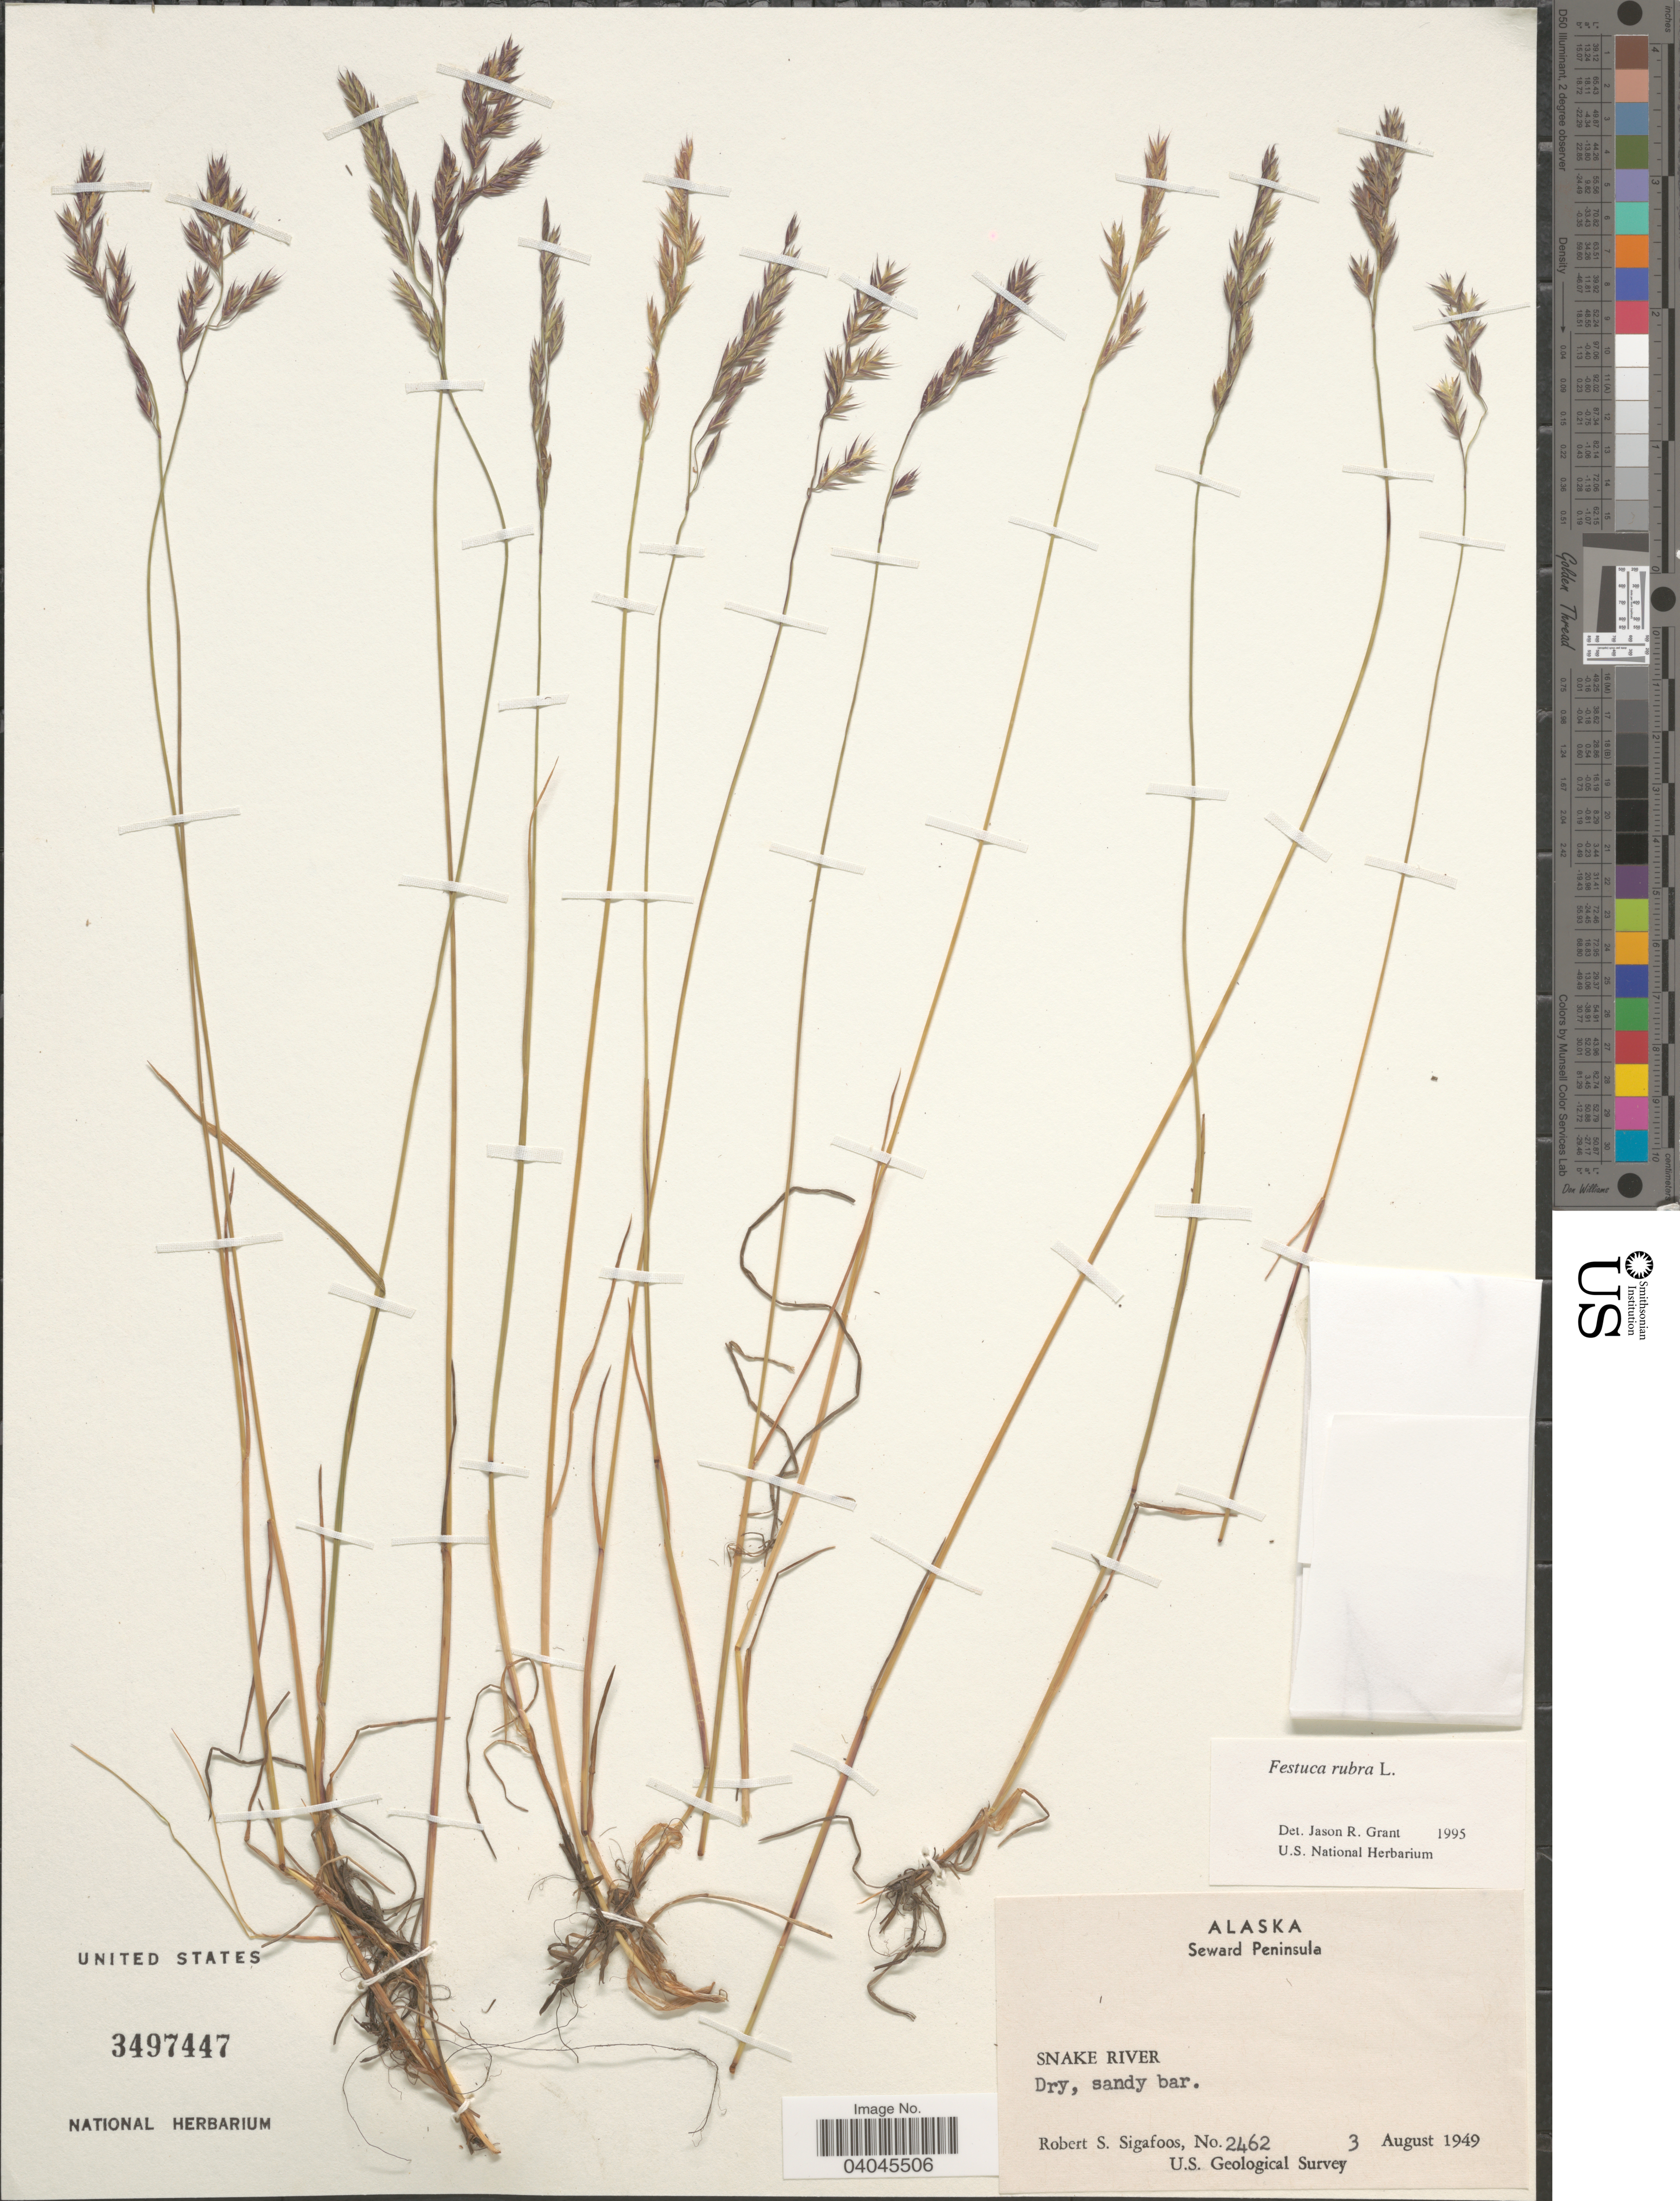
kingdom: Plantae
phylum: Tracheophyta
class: Liliopsida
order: Poales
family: Poaceae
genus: Festuca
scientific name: Festuca rubra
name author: L.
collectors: R. Sigafoos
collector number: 2462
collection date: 1949-08-03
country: United States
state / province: Alaska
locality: Seward Peninsula. Snake River.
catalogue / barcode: US 3497447